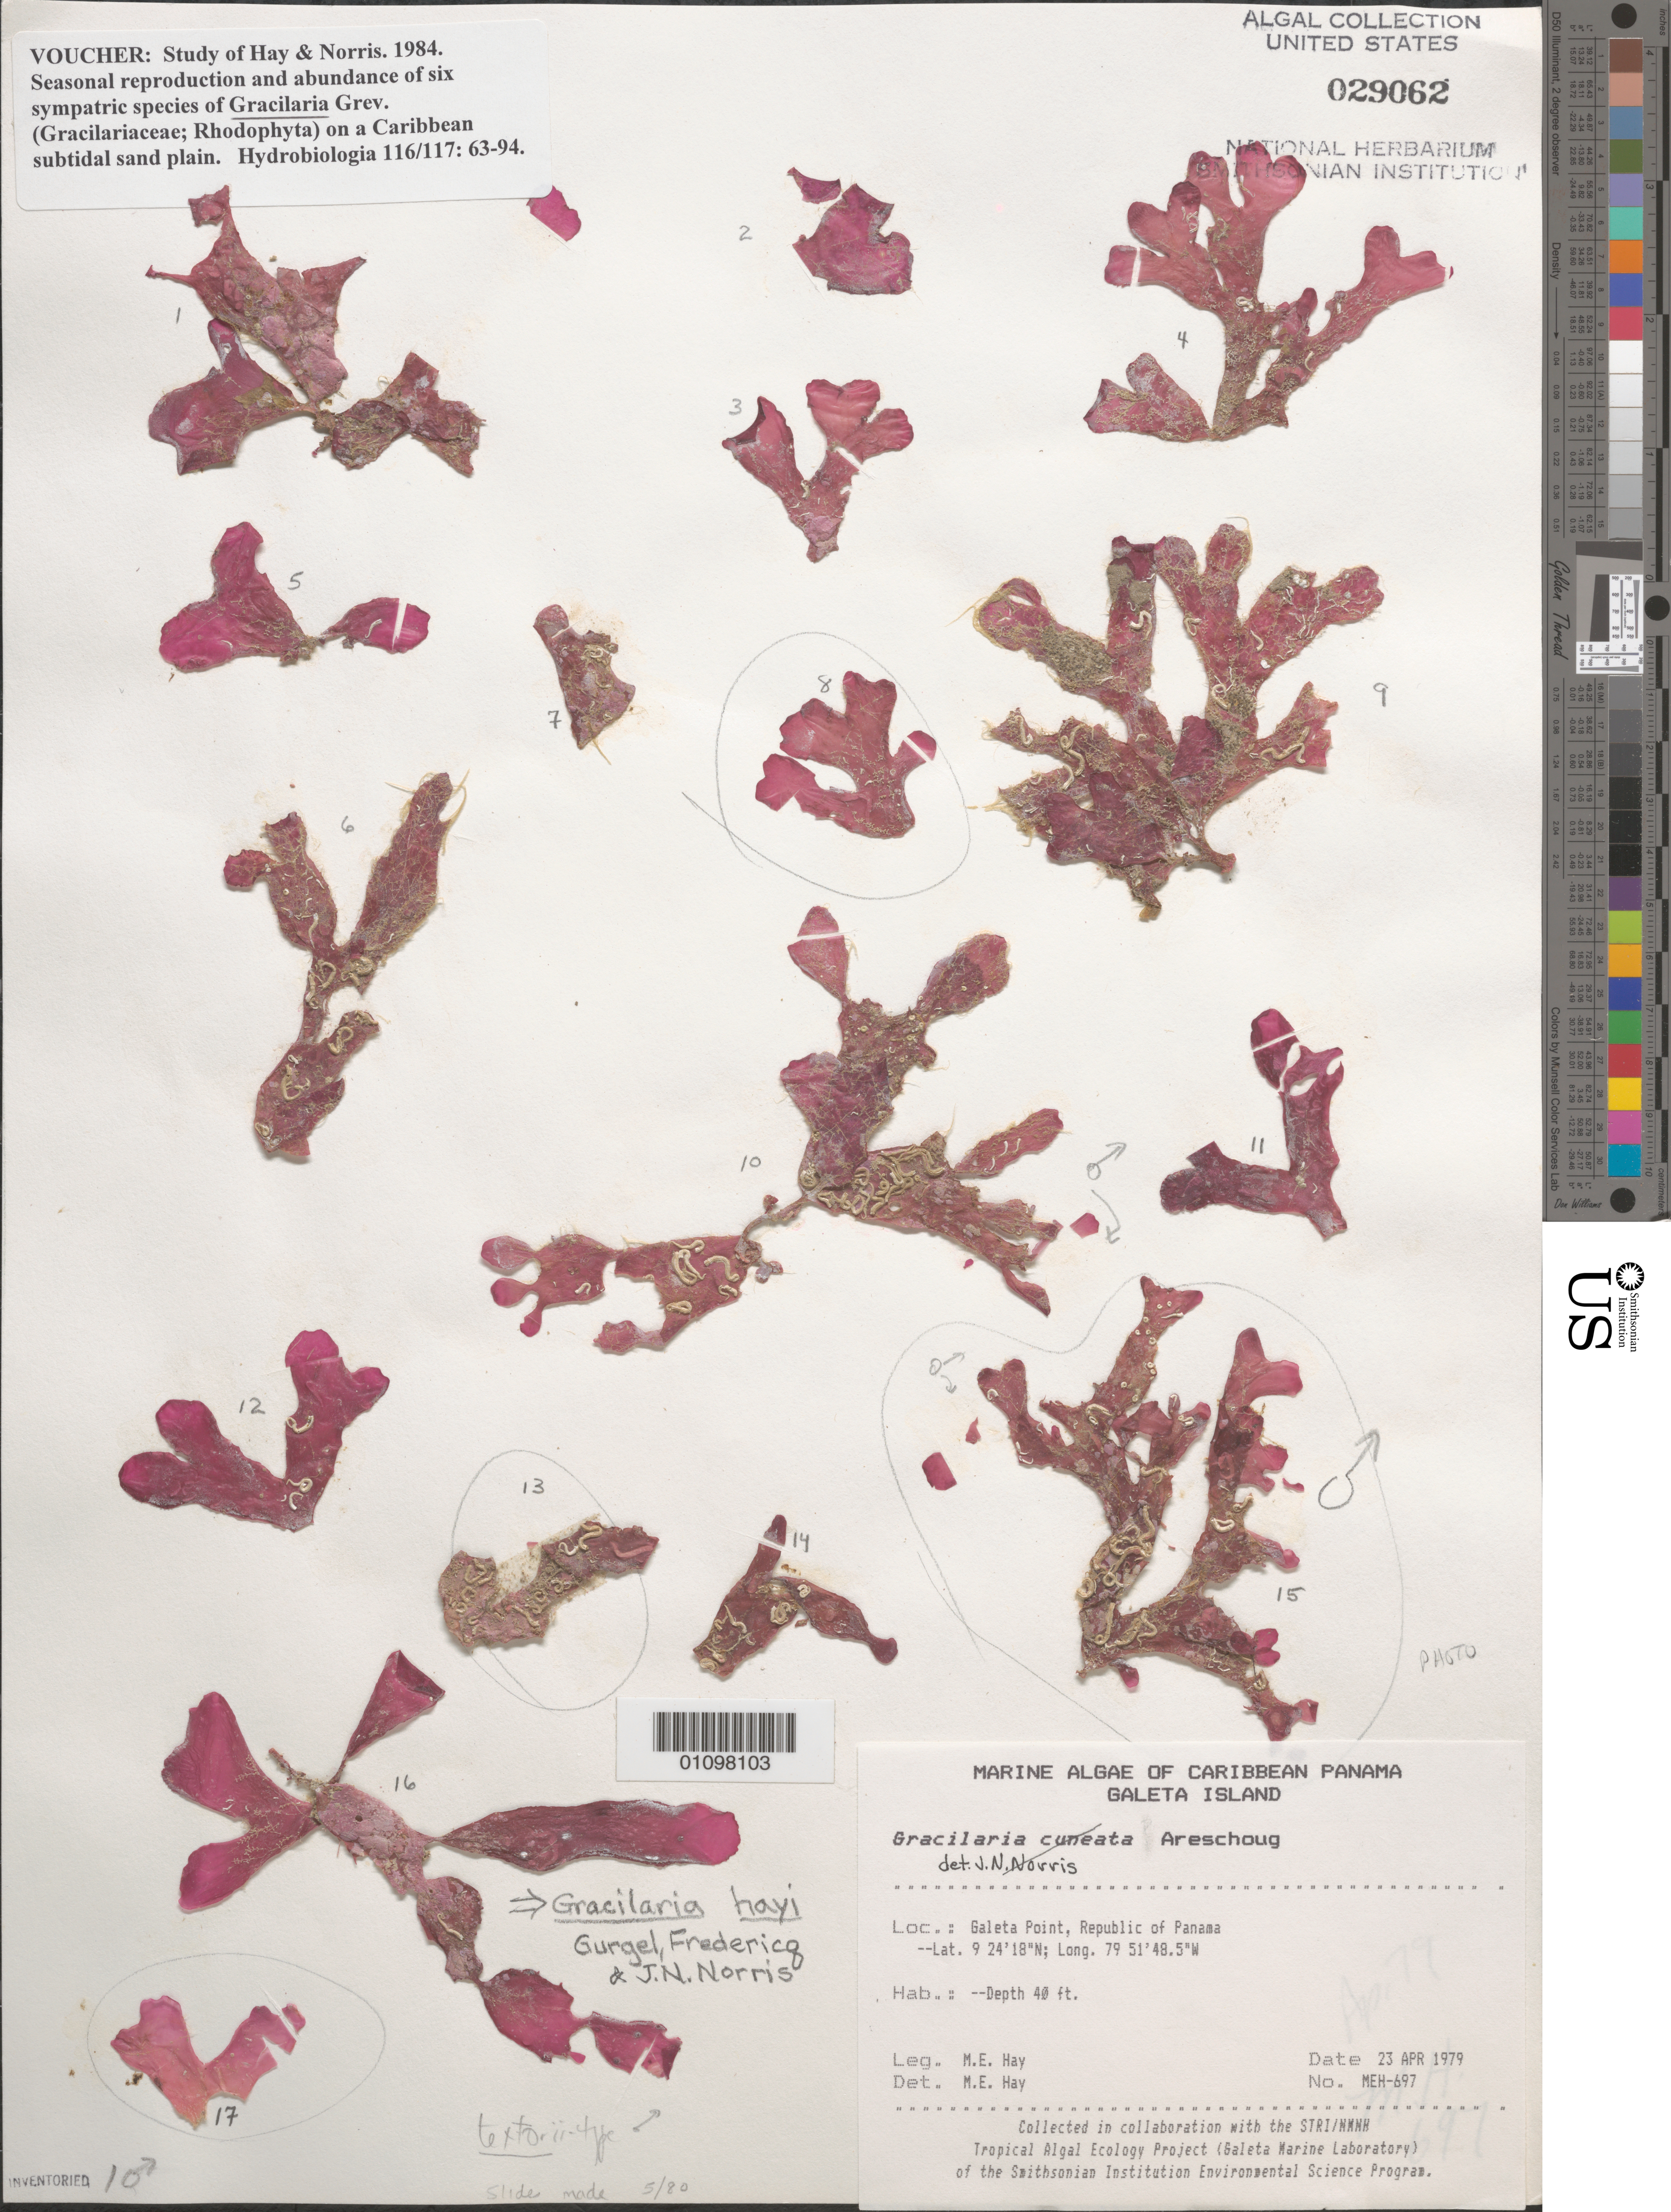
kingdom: Plantae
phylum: Rhodophyta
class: Florideophyceae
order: Gracilariales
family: Gracilariaceae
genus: Gracilaria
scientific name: Gracilaria hayi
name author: Gurgel et al. in I.A. Abbott & McDermid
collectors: M. E. Hay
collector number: MEH-697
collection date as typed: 23 Apr 1979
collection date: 1979-04-23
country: Panama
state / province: Colón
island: Galeta Island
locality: Galeta Point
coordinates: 9 24' 18" N, 79 51' 48.5" W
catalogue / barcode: US 29062